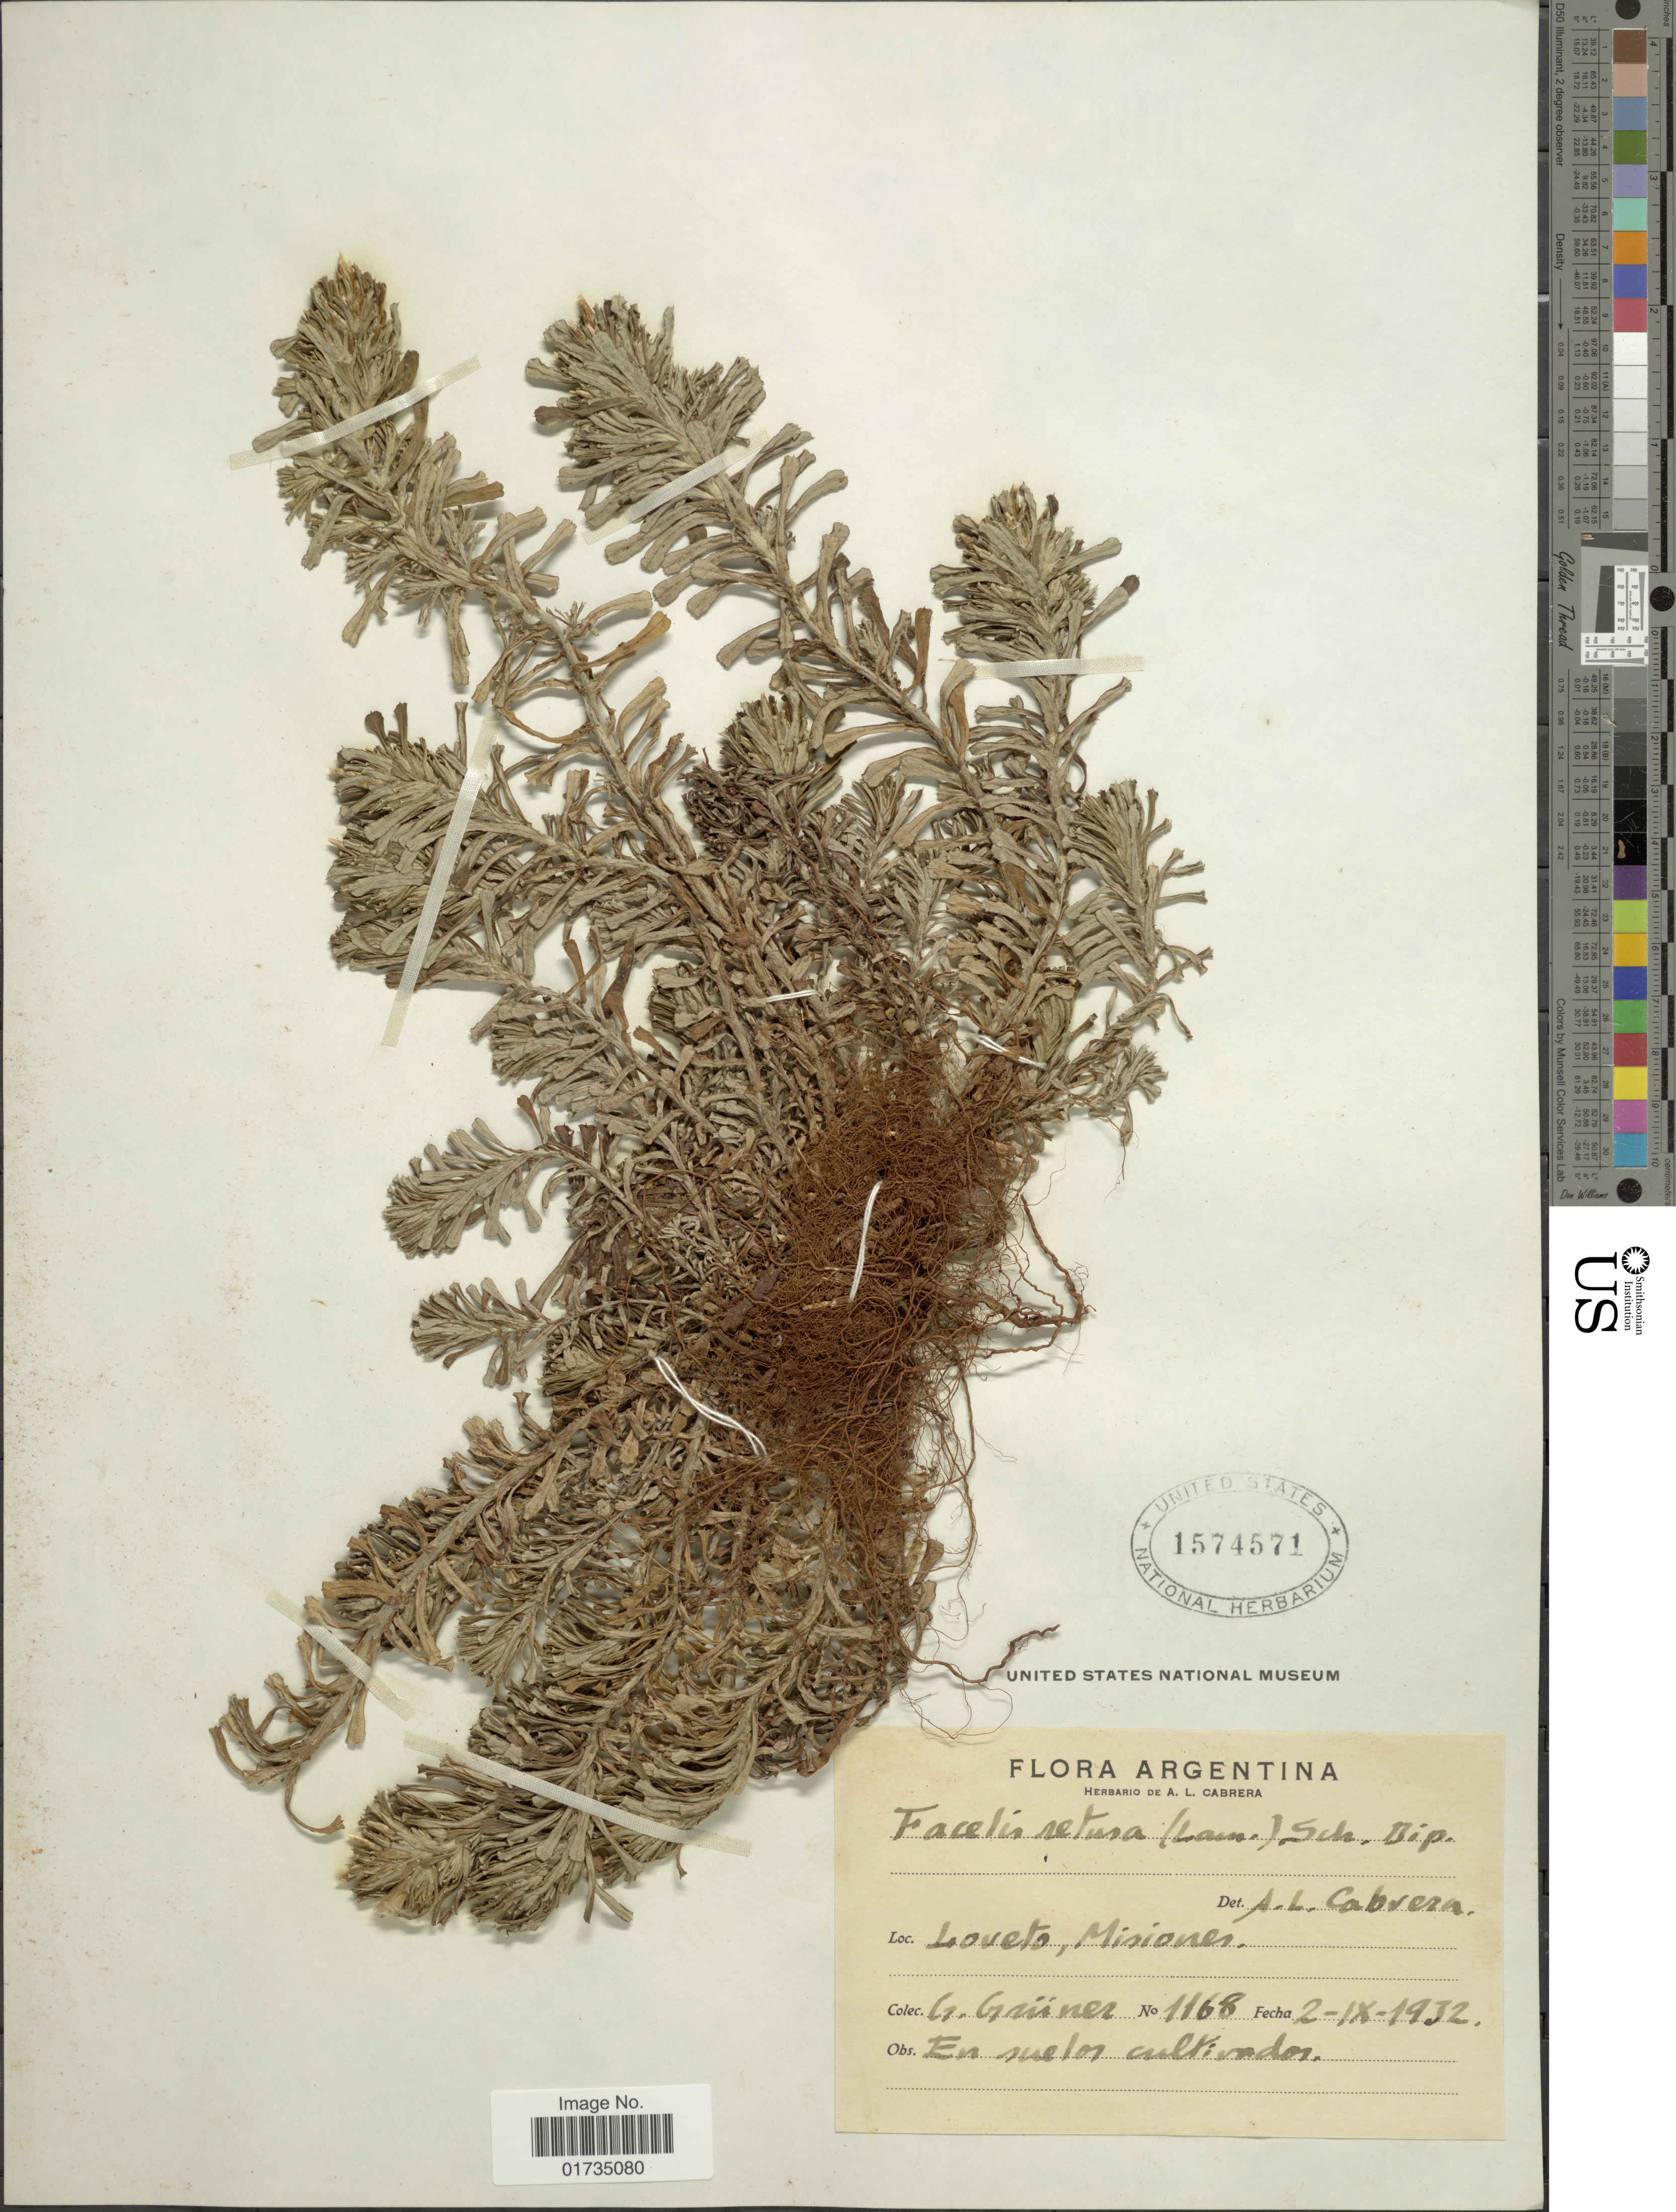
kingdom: Plantae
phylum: Tracheophyta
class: Magnoliopsida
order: Asterales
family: Asteraceae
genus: Facelis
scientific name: Facelis retusa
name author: (Lam.) Sch. Bip.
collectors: G. Grüner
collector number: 1168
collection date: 1932-09-01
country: Argentina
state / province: Misiones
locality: Argentina. Loveto, Misiones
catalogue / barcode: US 1574571